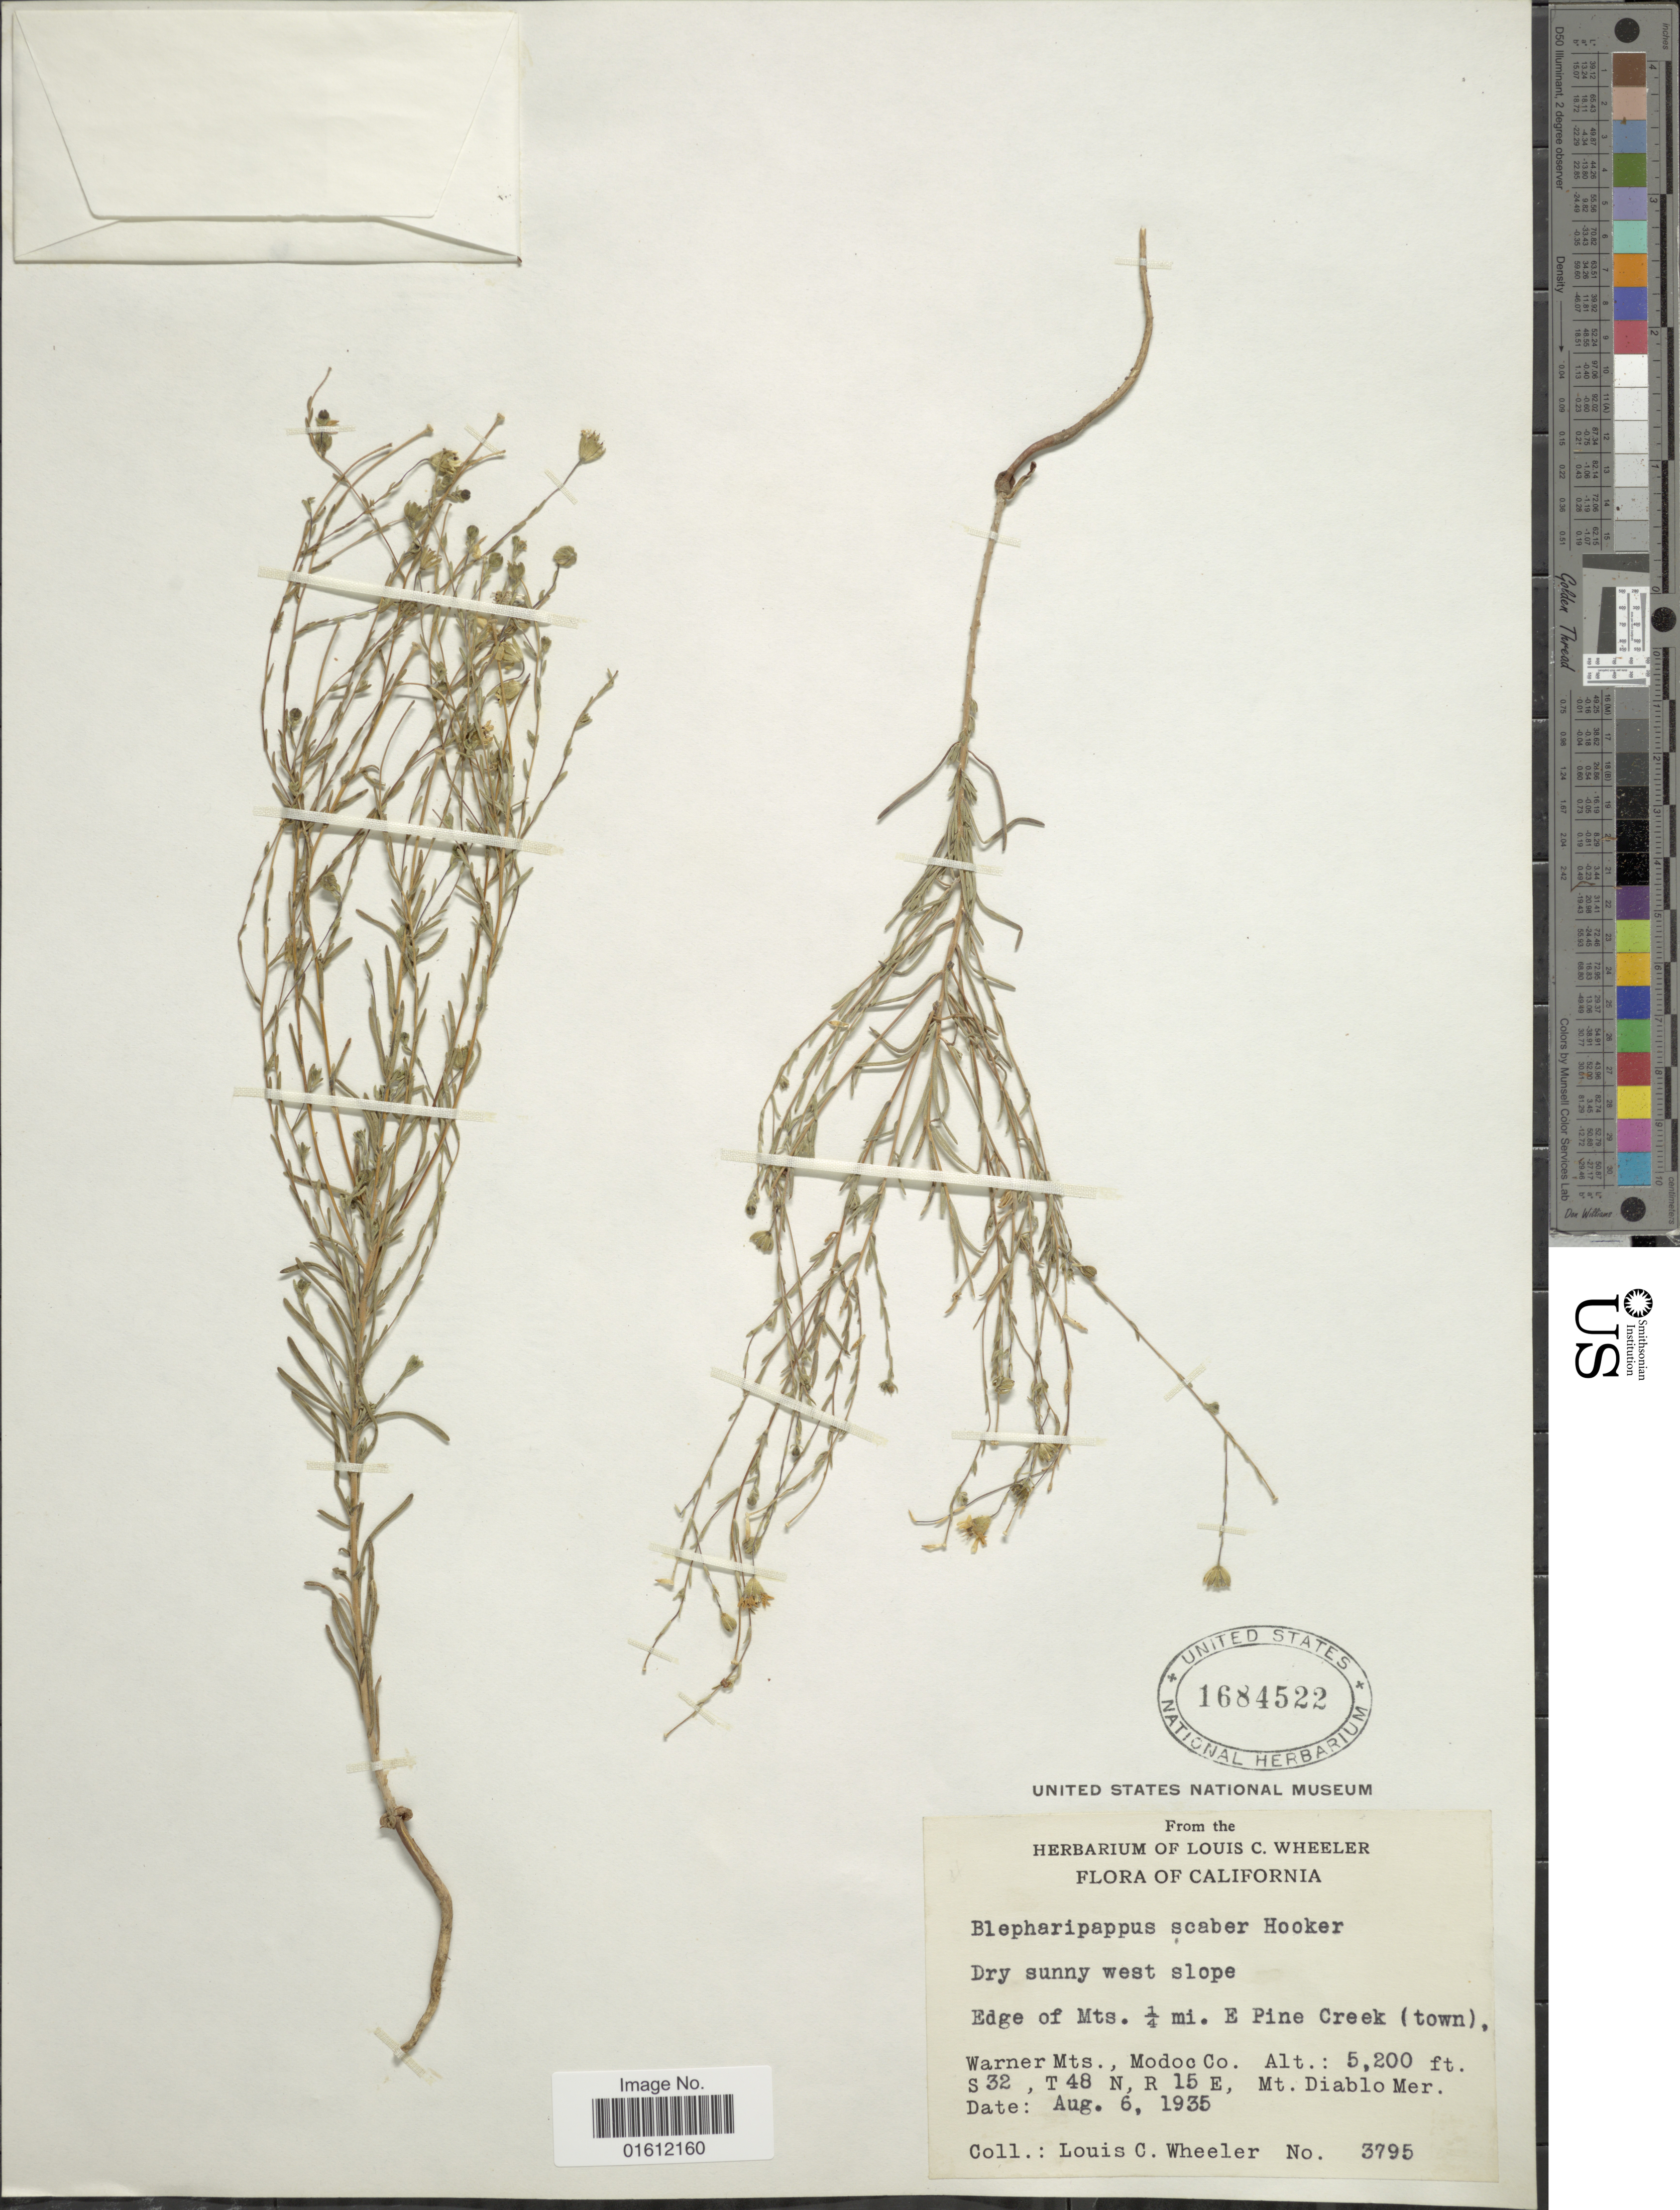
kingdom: Plantae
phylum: Tracheophyta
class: Magnoliopsida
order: Asterales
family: Asteraceae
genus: Blepharipappus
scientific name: Blepharipappus scaber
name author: Hook.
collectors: L. C. Wheeler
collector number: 3795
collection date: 1935-08-06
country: United States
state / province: California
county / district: Modoc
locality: Edge of Mts. ¼ mi. E Pine Creek (town), Warner Mts., Modoc Co. S 32, T 48 N, R 15 E, Mt Diablo Mer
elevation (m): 1585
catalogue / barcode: US 1684522